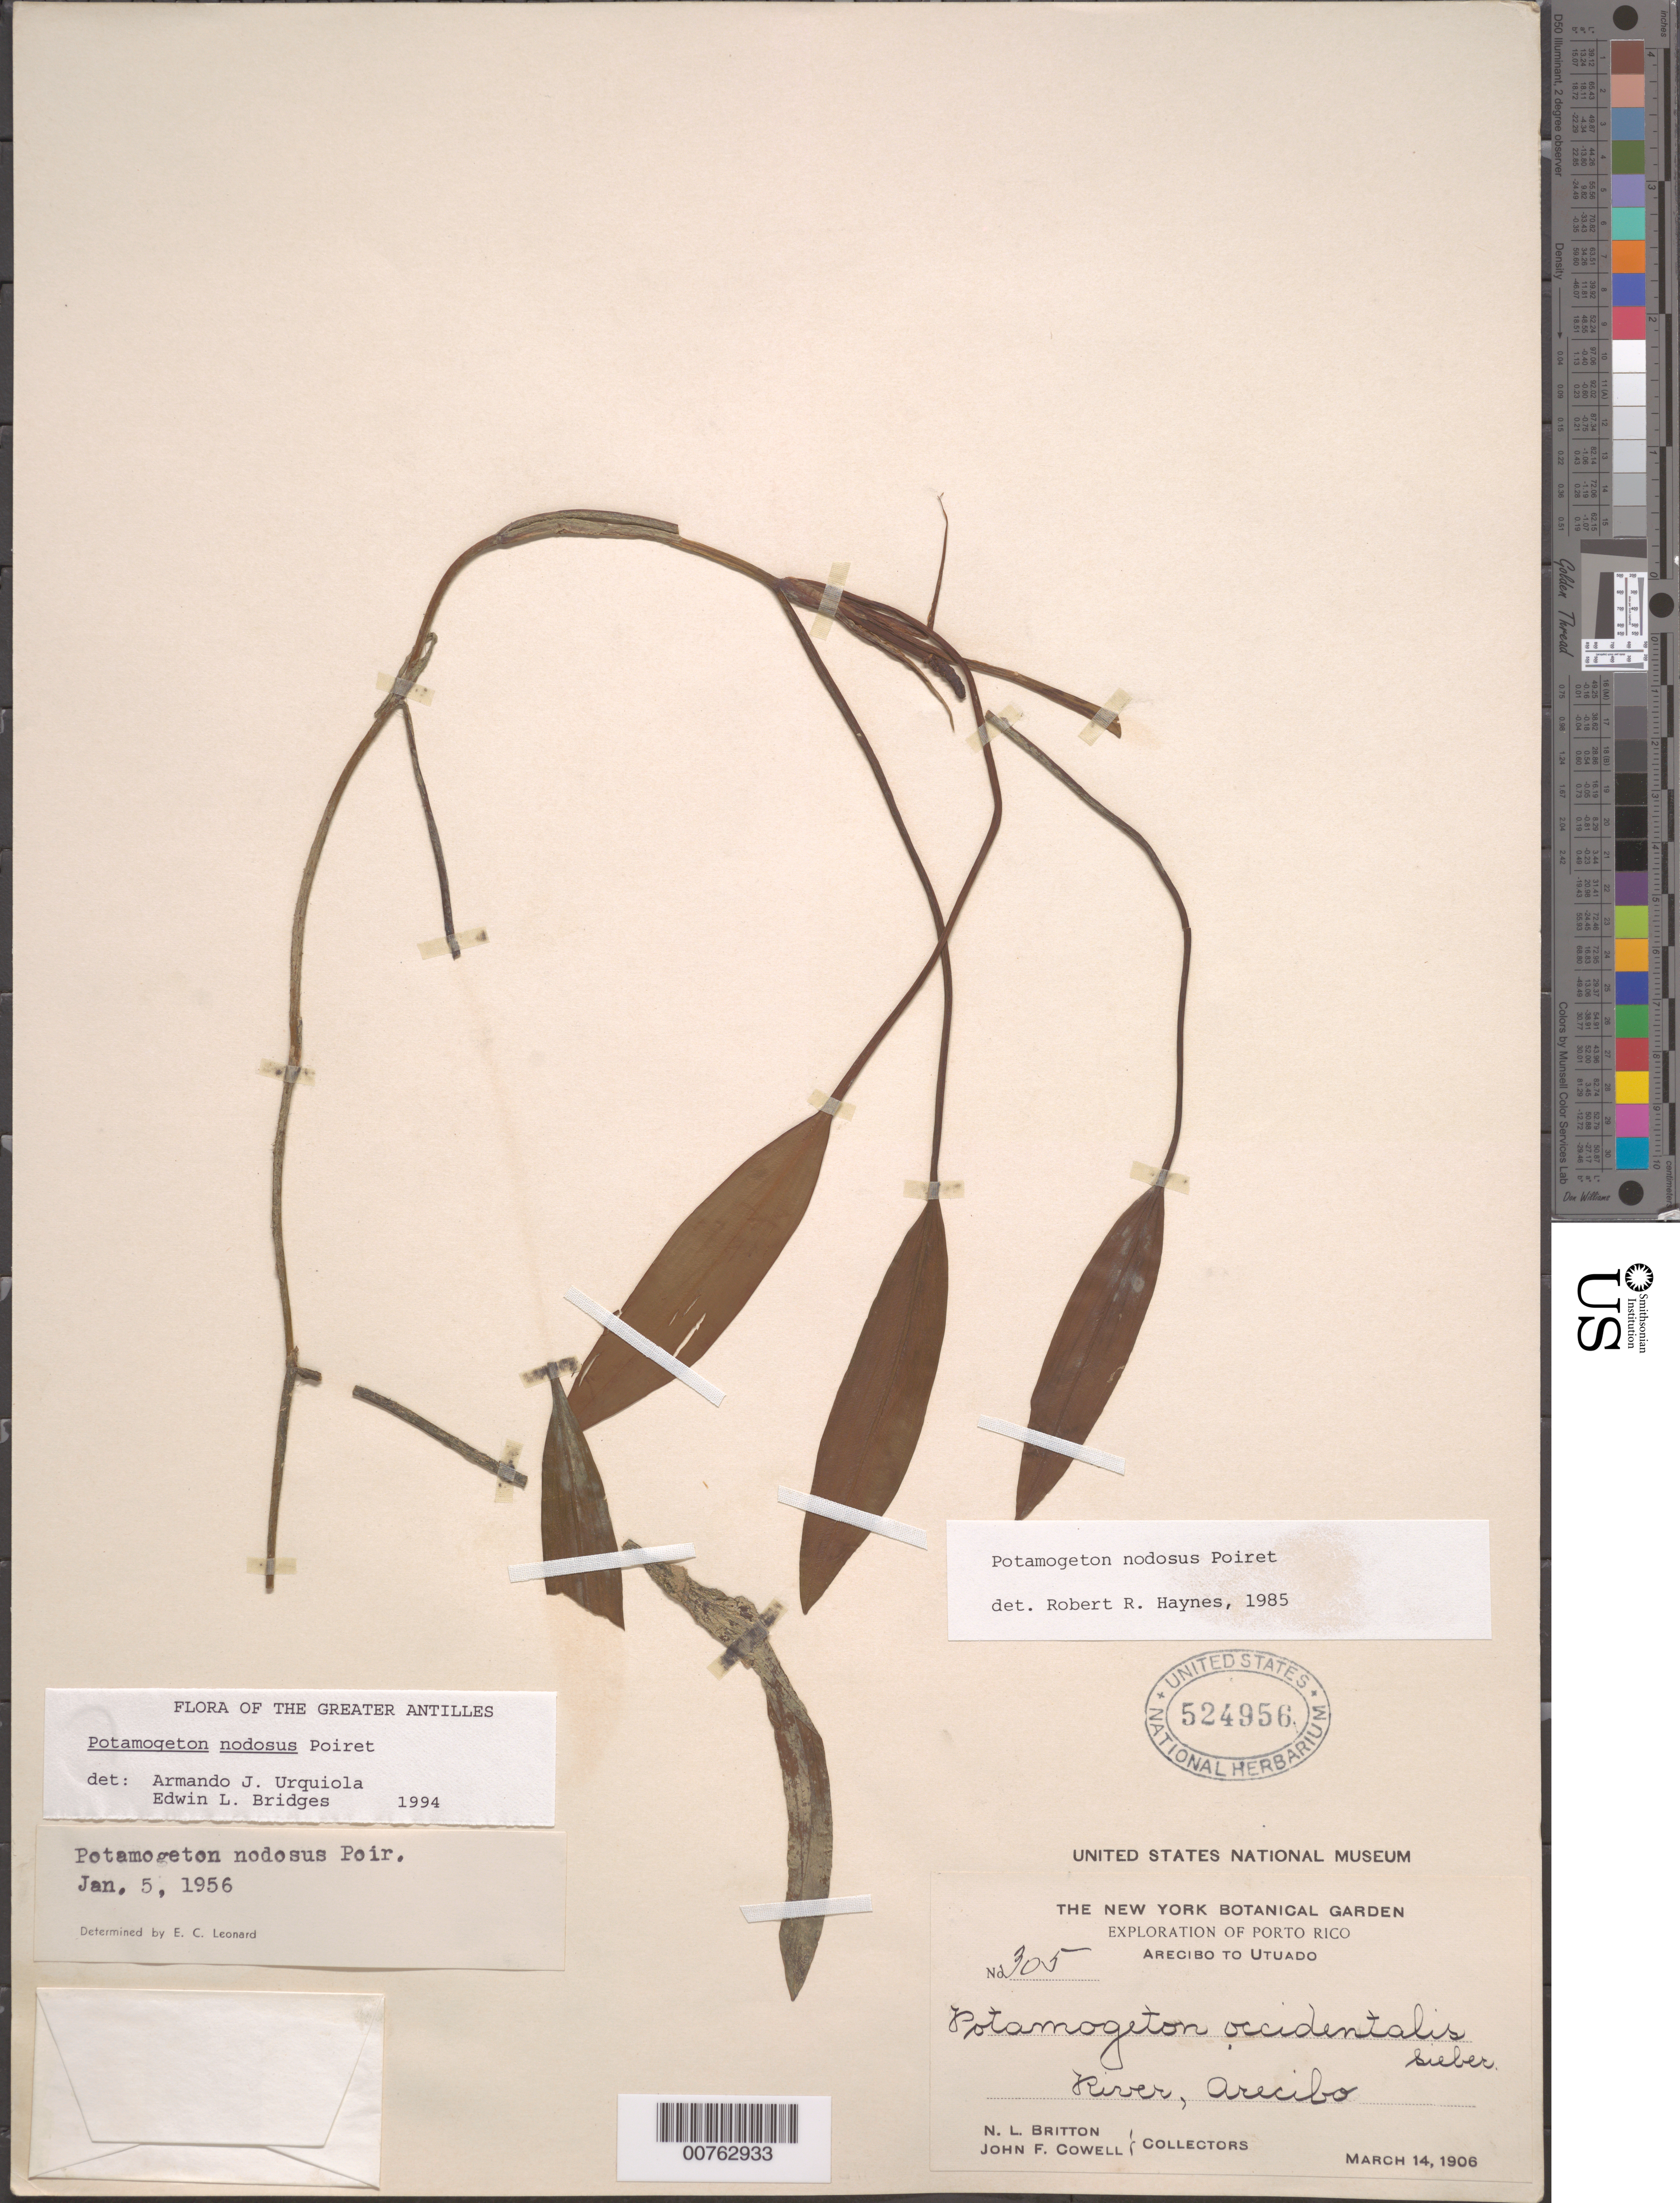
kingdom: Plantae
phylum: Tracheophyta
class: Liliopsida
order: Alismatales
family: Potamogetonaceae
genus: Potamogeton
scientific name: Potamogeton nodosus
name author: Poir.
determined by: Urquiola, A.; Bridges, E. L.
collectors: N. Britton & J. F. Cowell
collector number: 305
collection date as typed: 14 Mar 1906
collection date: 1906-03-14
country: Puerto Rico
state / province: Arecibo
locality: Arecibo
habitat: River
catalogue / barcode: US 524956